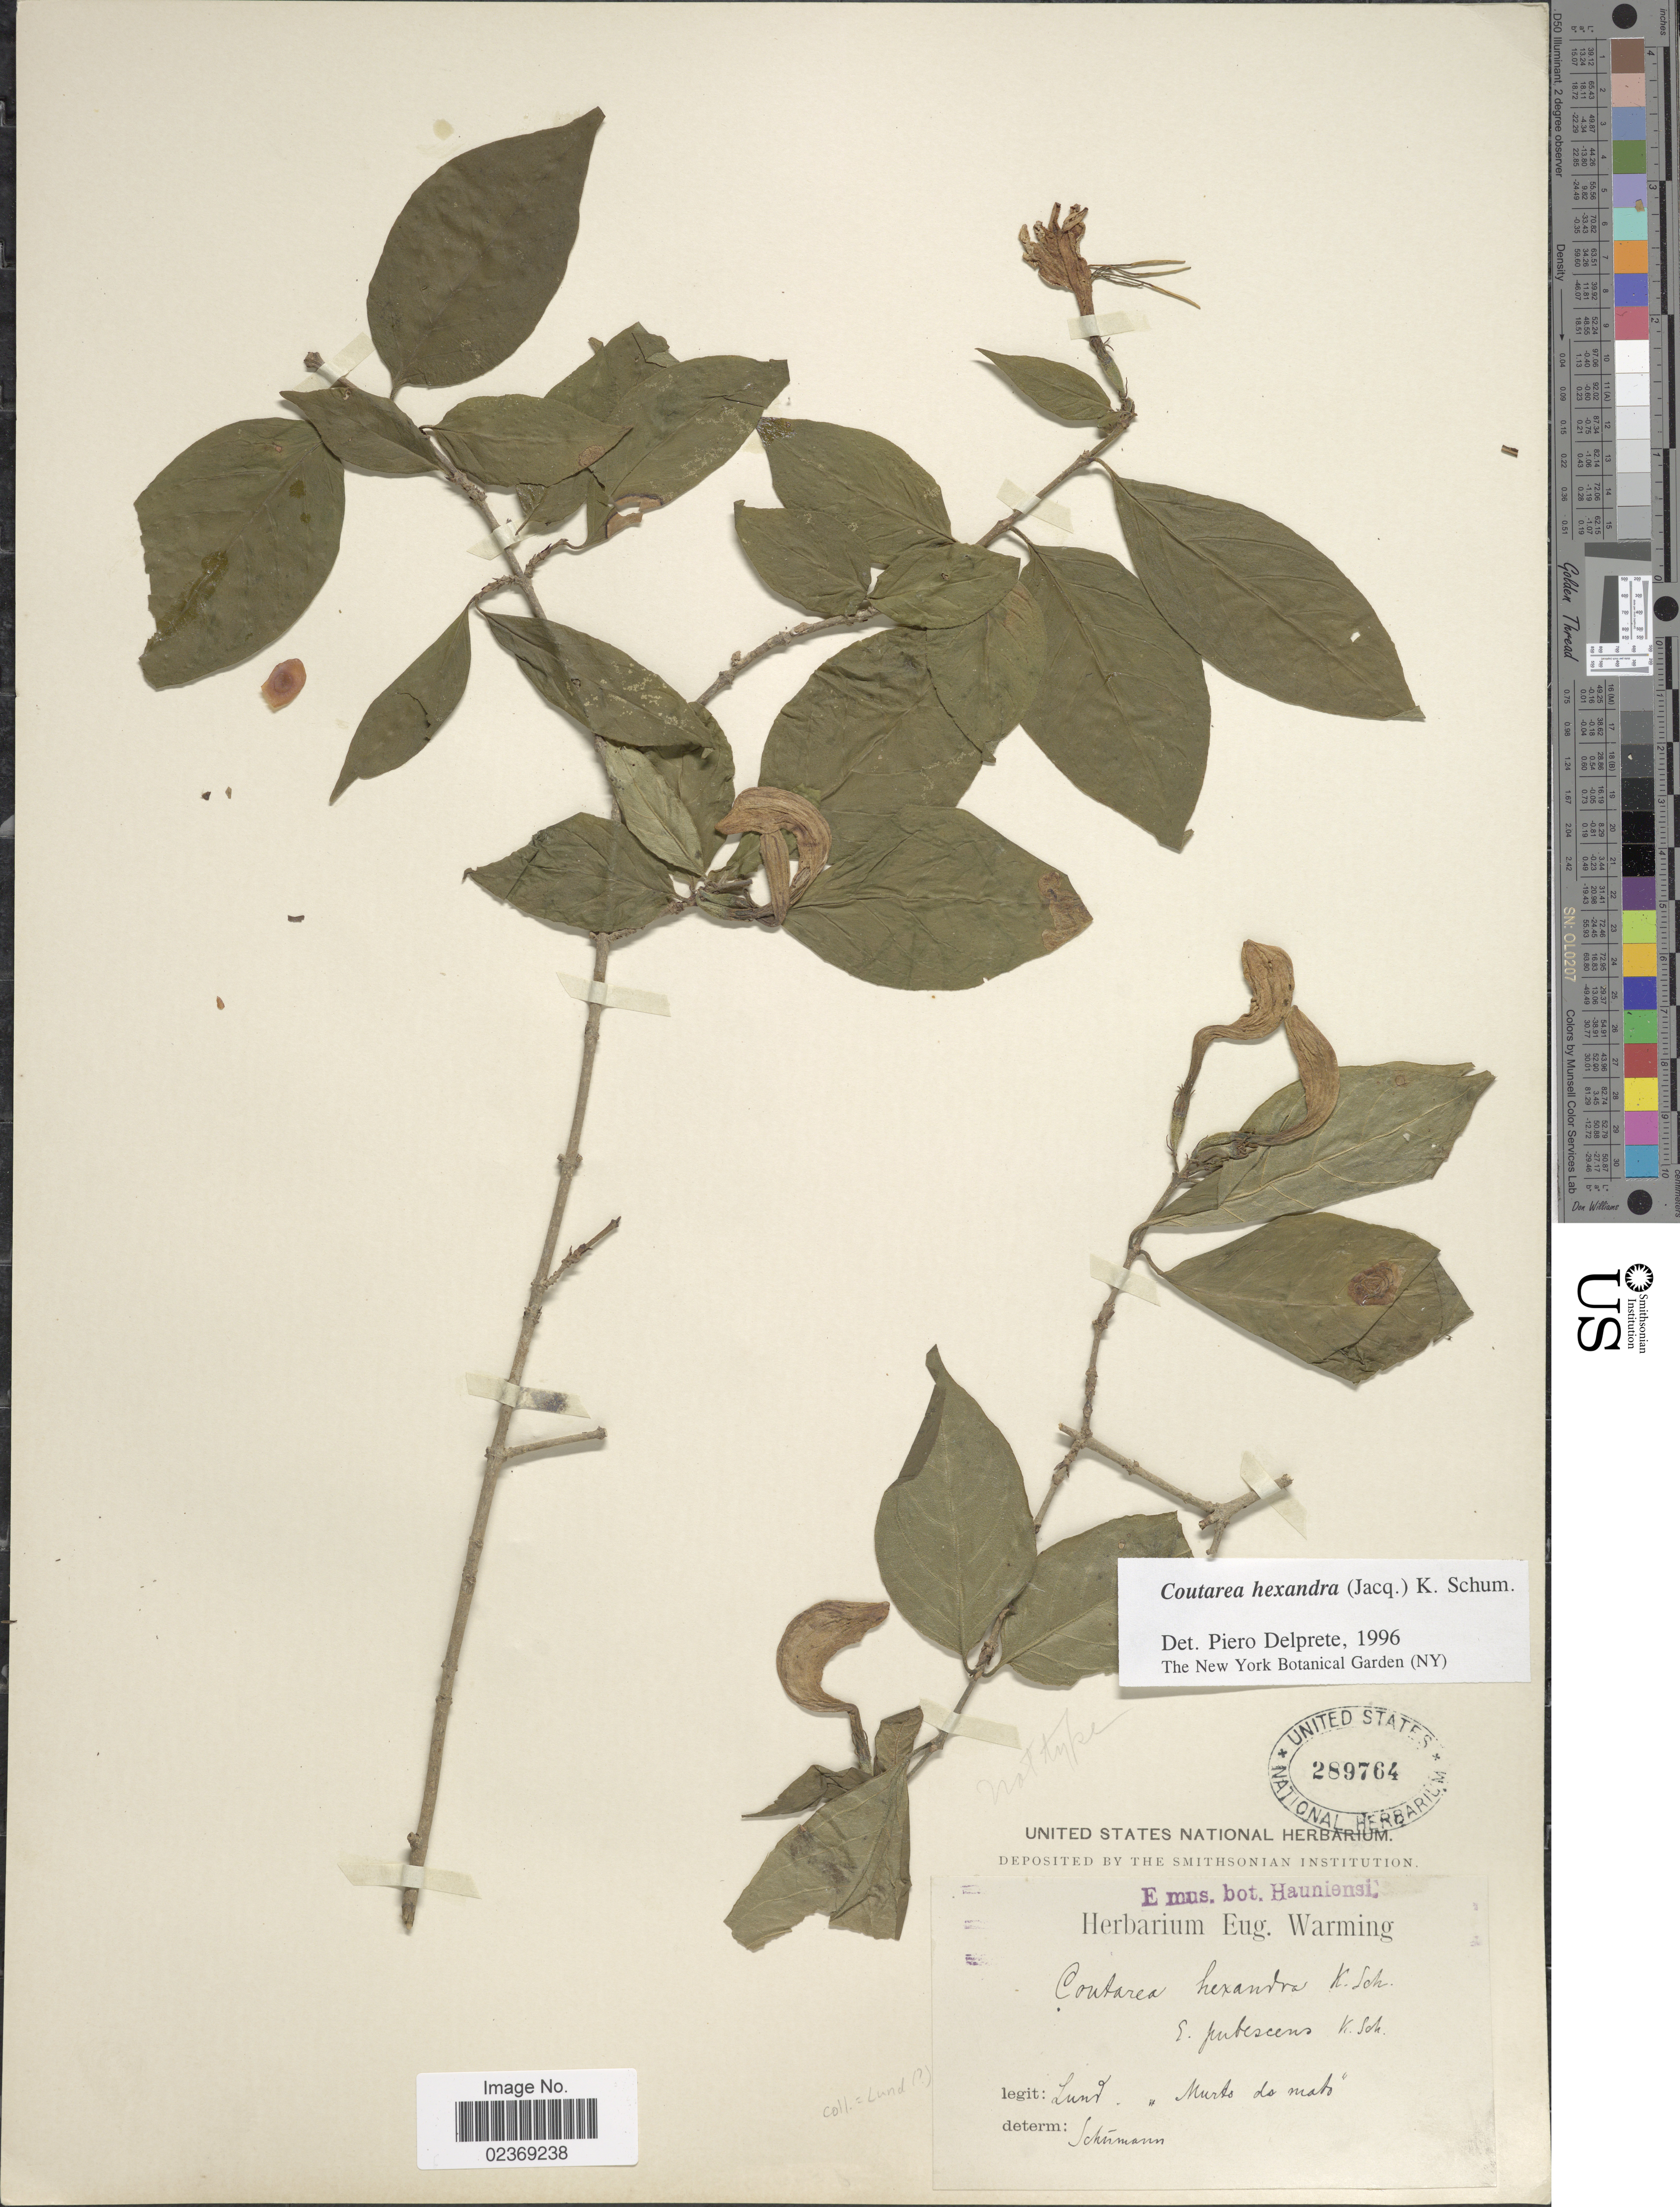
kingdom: Plantae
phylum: Tracheophyta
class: Magnoliopsida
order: Gentianales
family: Rubiaceae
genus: Coutarea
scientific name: Coutarea hexandra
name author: (Jacq.) K. Schum.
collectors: -- Lund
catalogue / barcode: US 289764